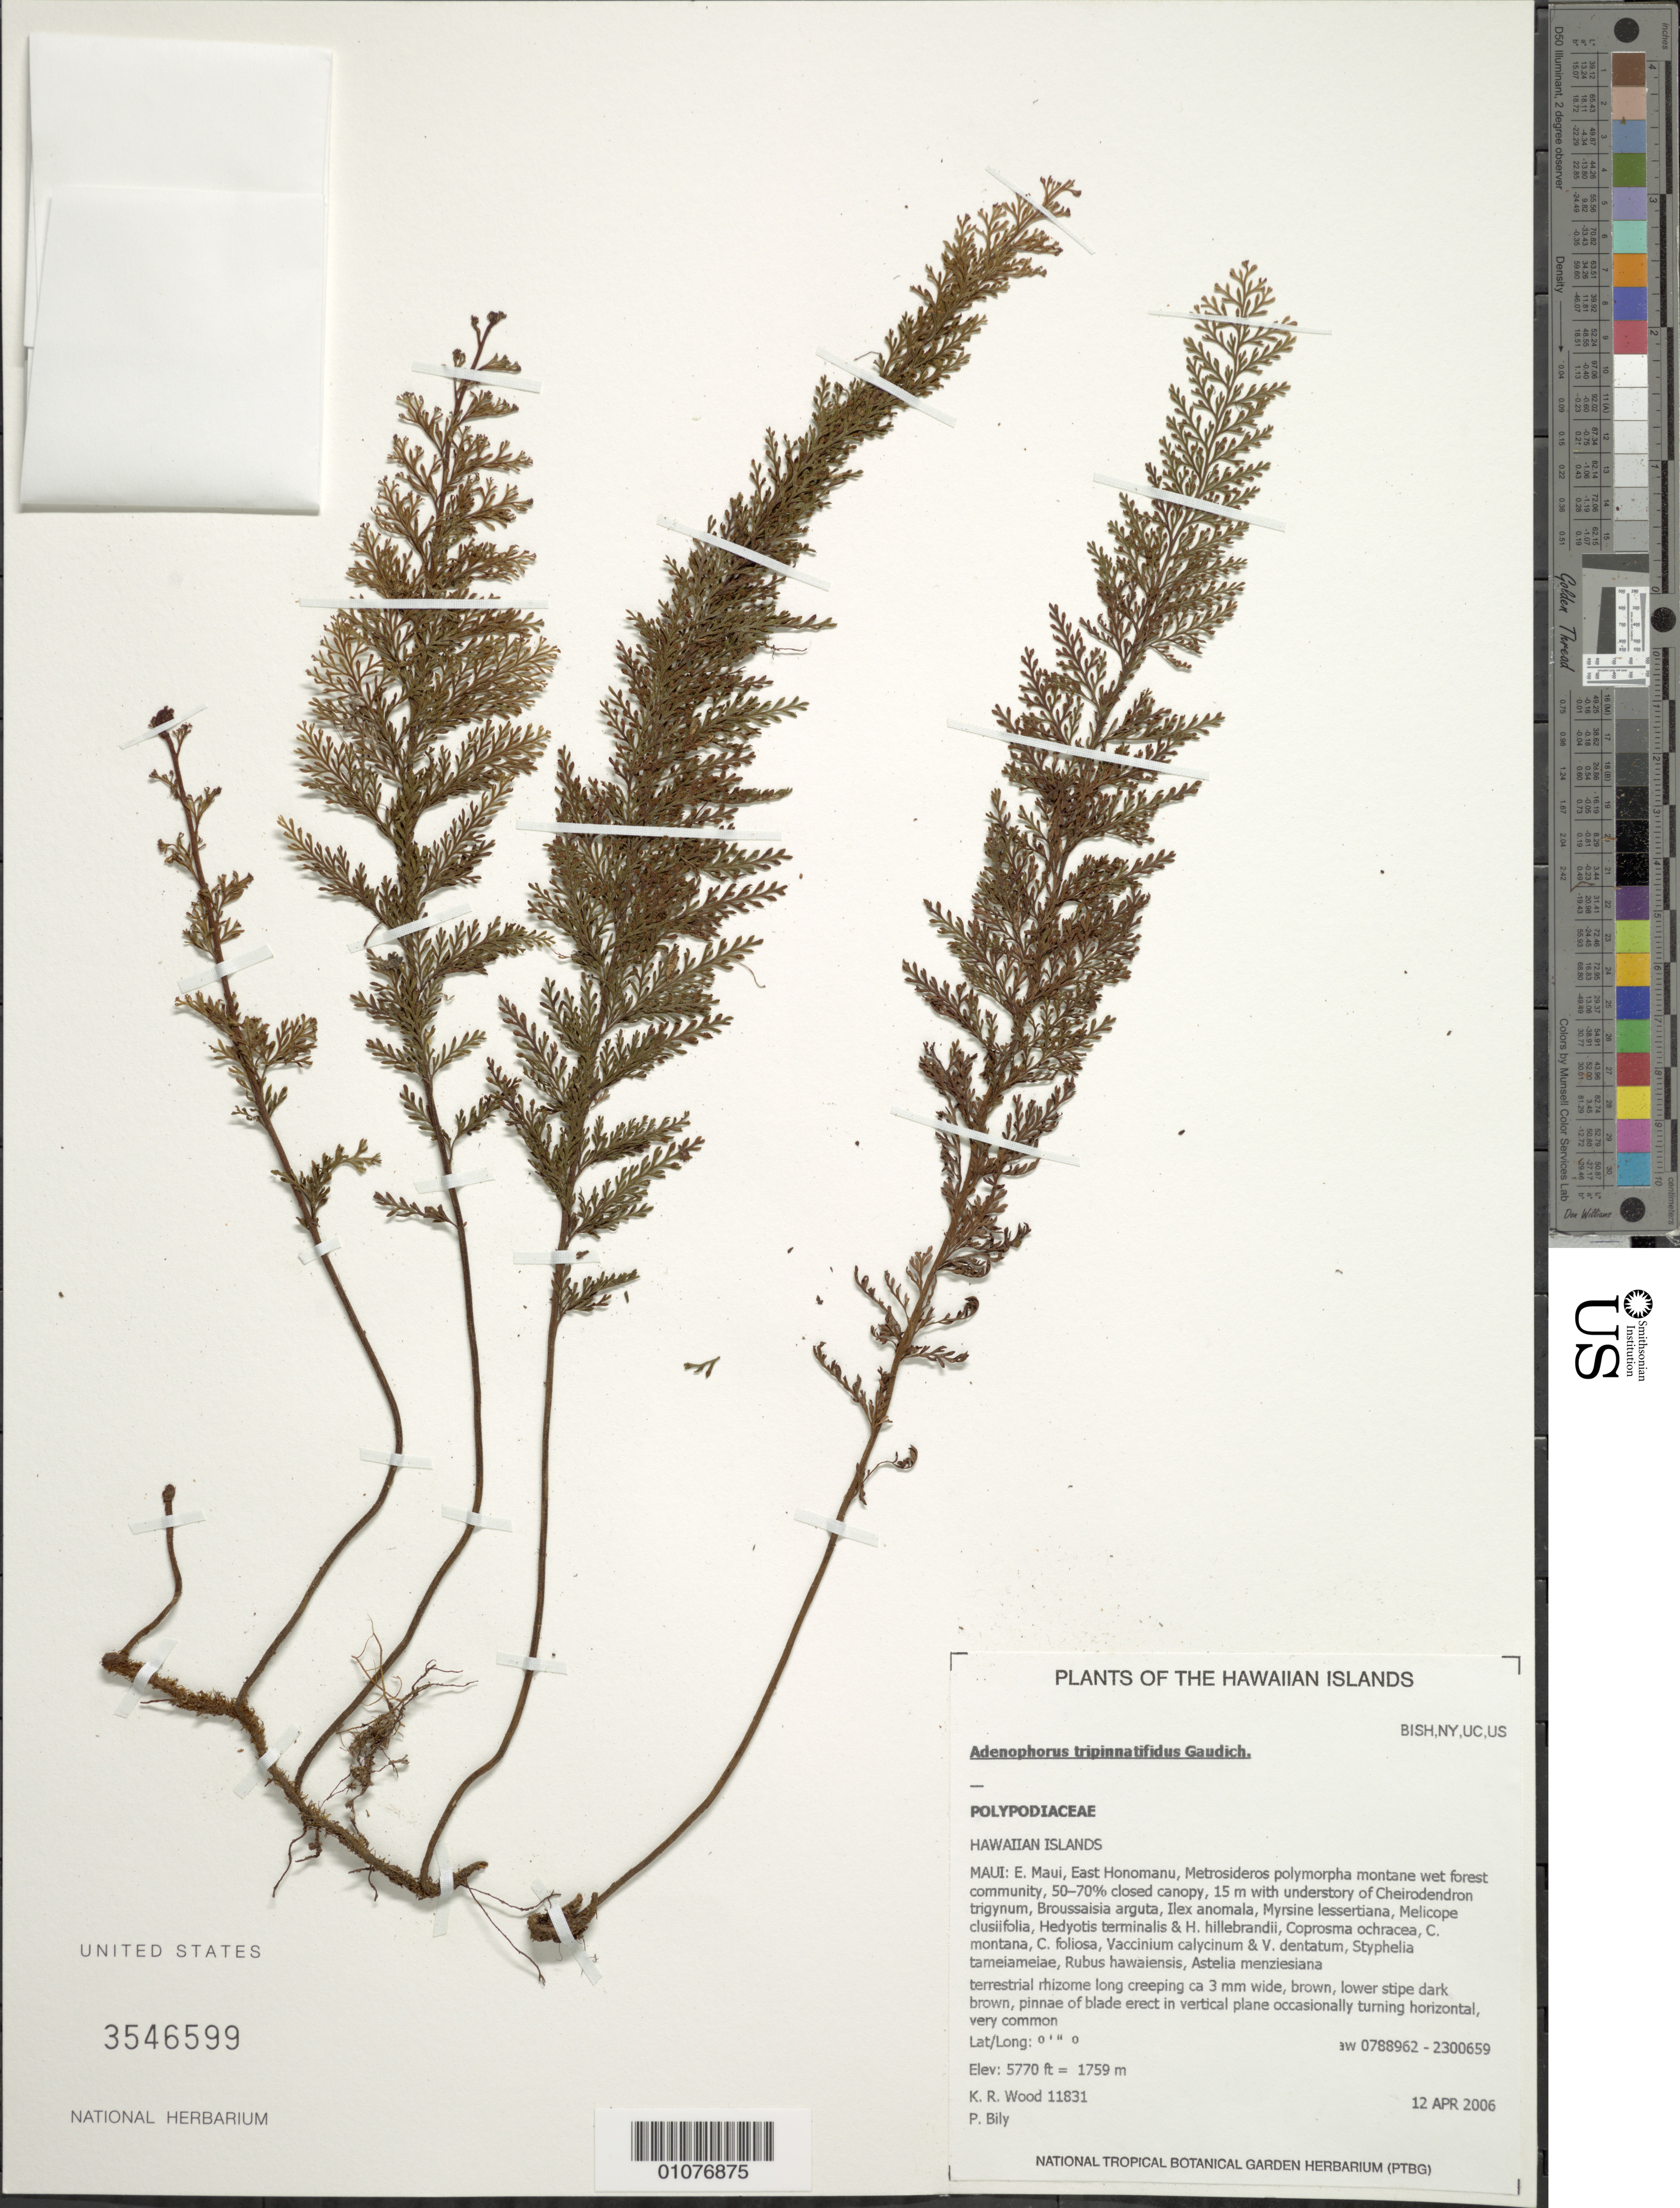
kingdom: Plantae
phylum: Tracheophyta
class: Polypodiopsida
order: Polypodiales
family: Polypodiaceae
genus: Adenophorus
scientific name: Adenophorus tripinnatifidus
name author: Gaudich.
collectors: K. R. Wood & P. Bily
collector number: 11831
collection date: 2006-04-12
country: United States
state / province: Hawaii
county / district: Maui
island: Maui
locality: E Maui, E Honomanu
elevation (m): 1759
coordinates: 0788962, 2300659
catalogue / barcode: US 3546599